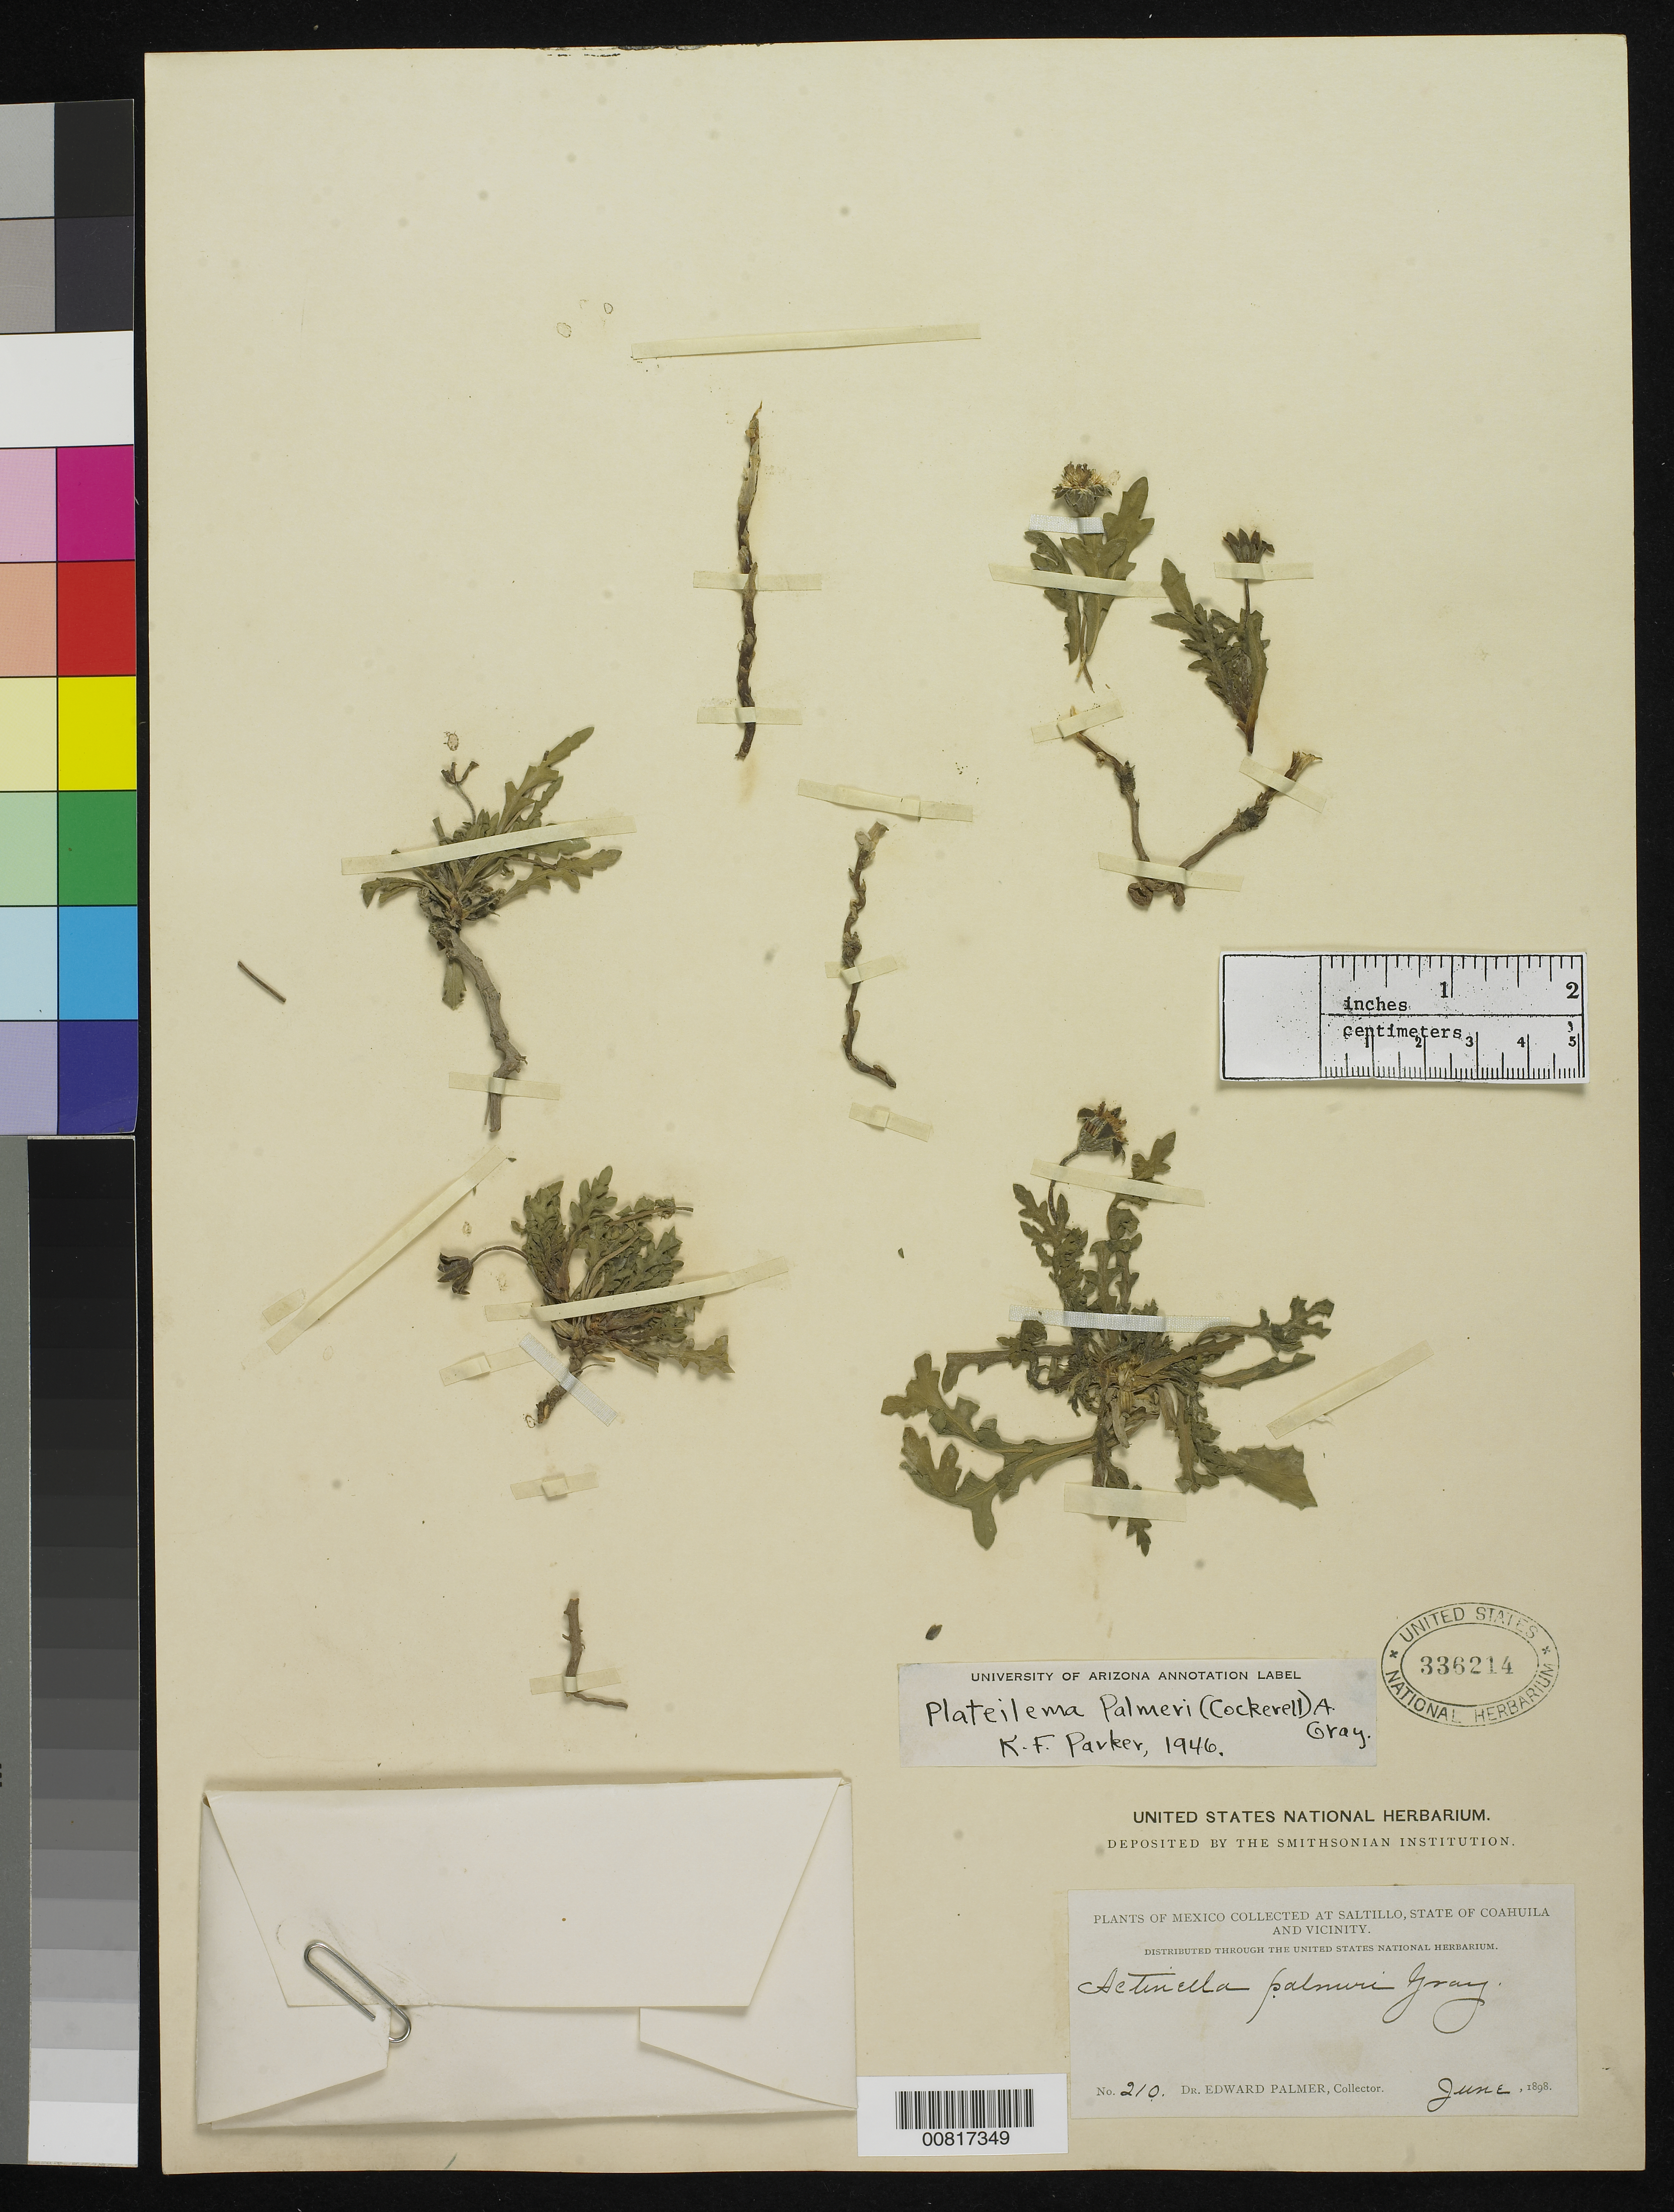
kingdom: Plantae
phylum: Tracheophyta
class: Magnoliopsida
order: Asterales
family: Asteraceae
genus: Plateilema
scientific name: Plateilema palmeri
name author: (A. Gray) Cockerell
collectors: E. Palmer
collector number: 210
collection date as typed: Jun 1898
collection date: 1898-06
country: Mexico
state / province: Coahuila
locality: Saltillo, Coahuila and vicinity.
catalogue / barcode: US 336214